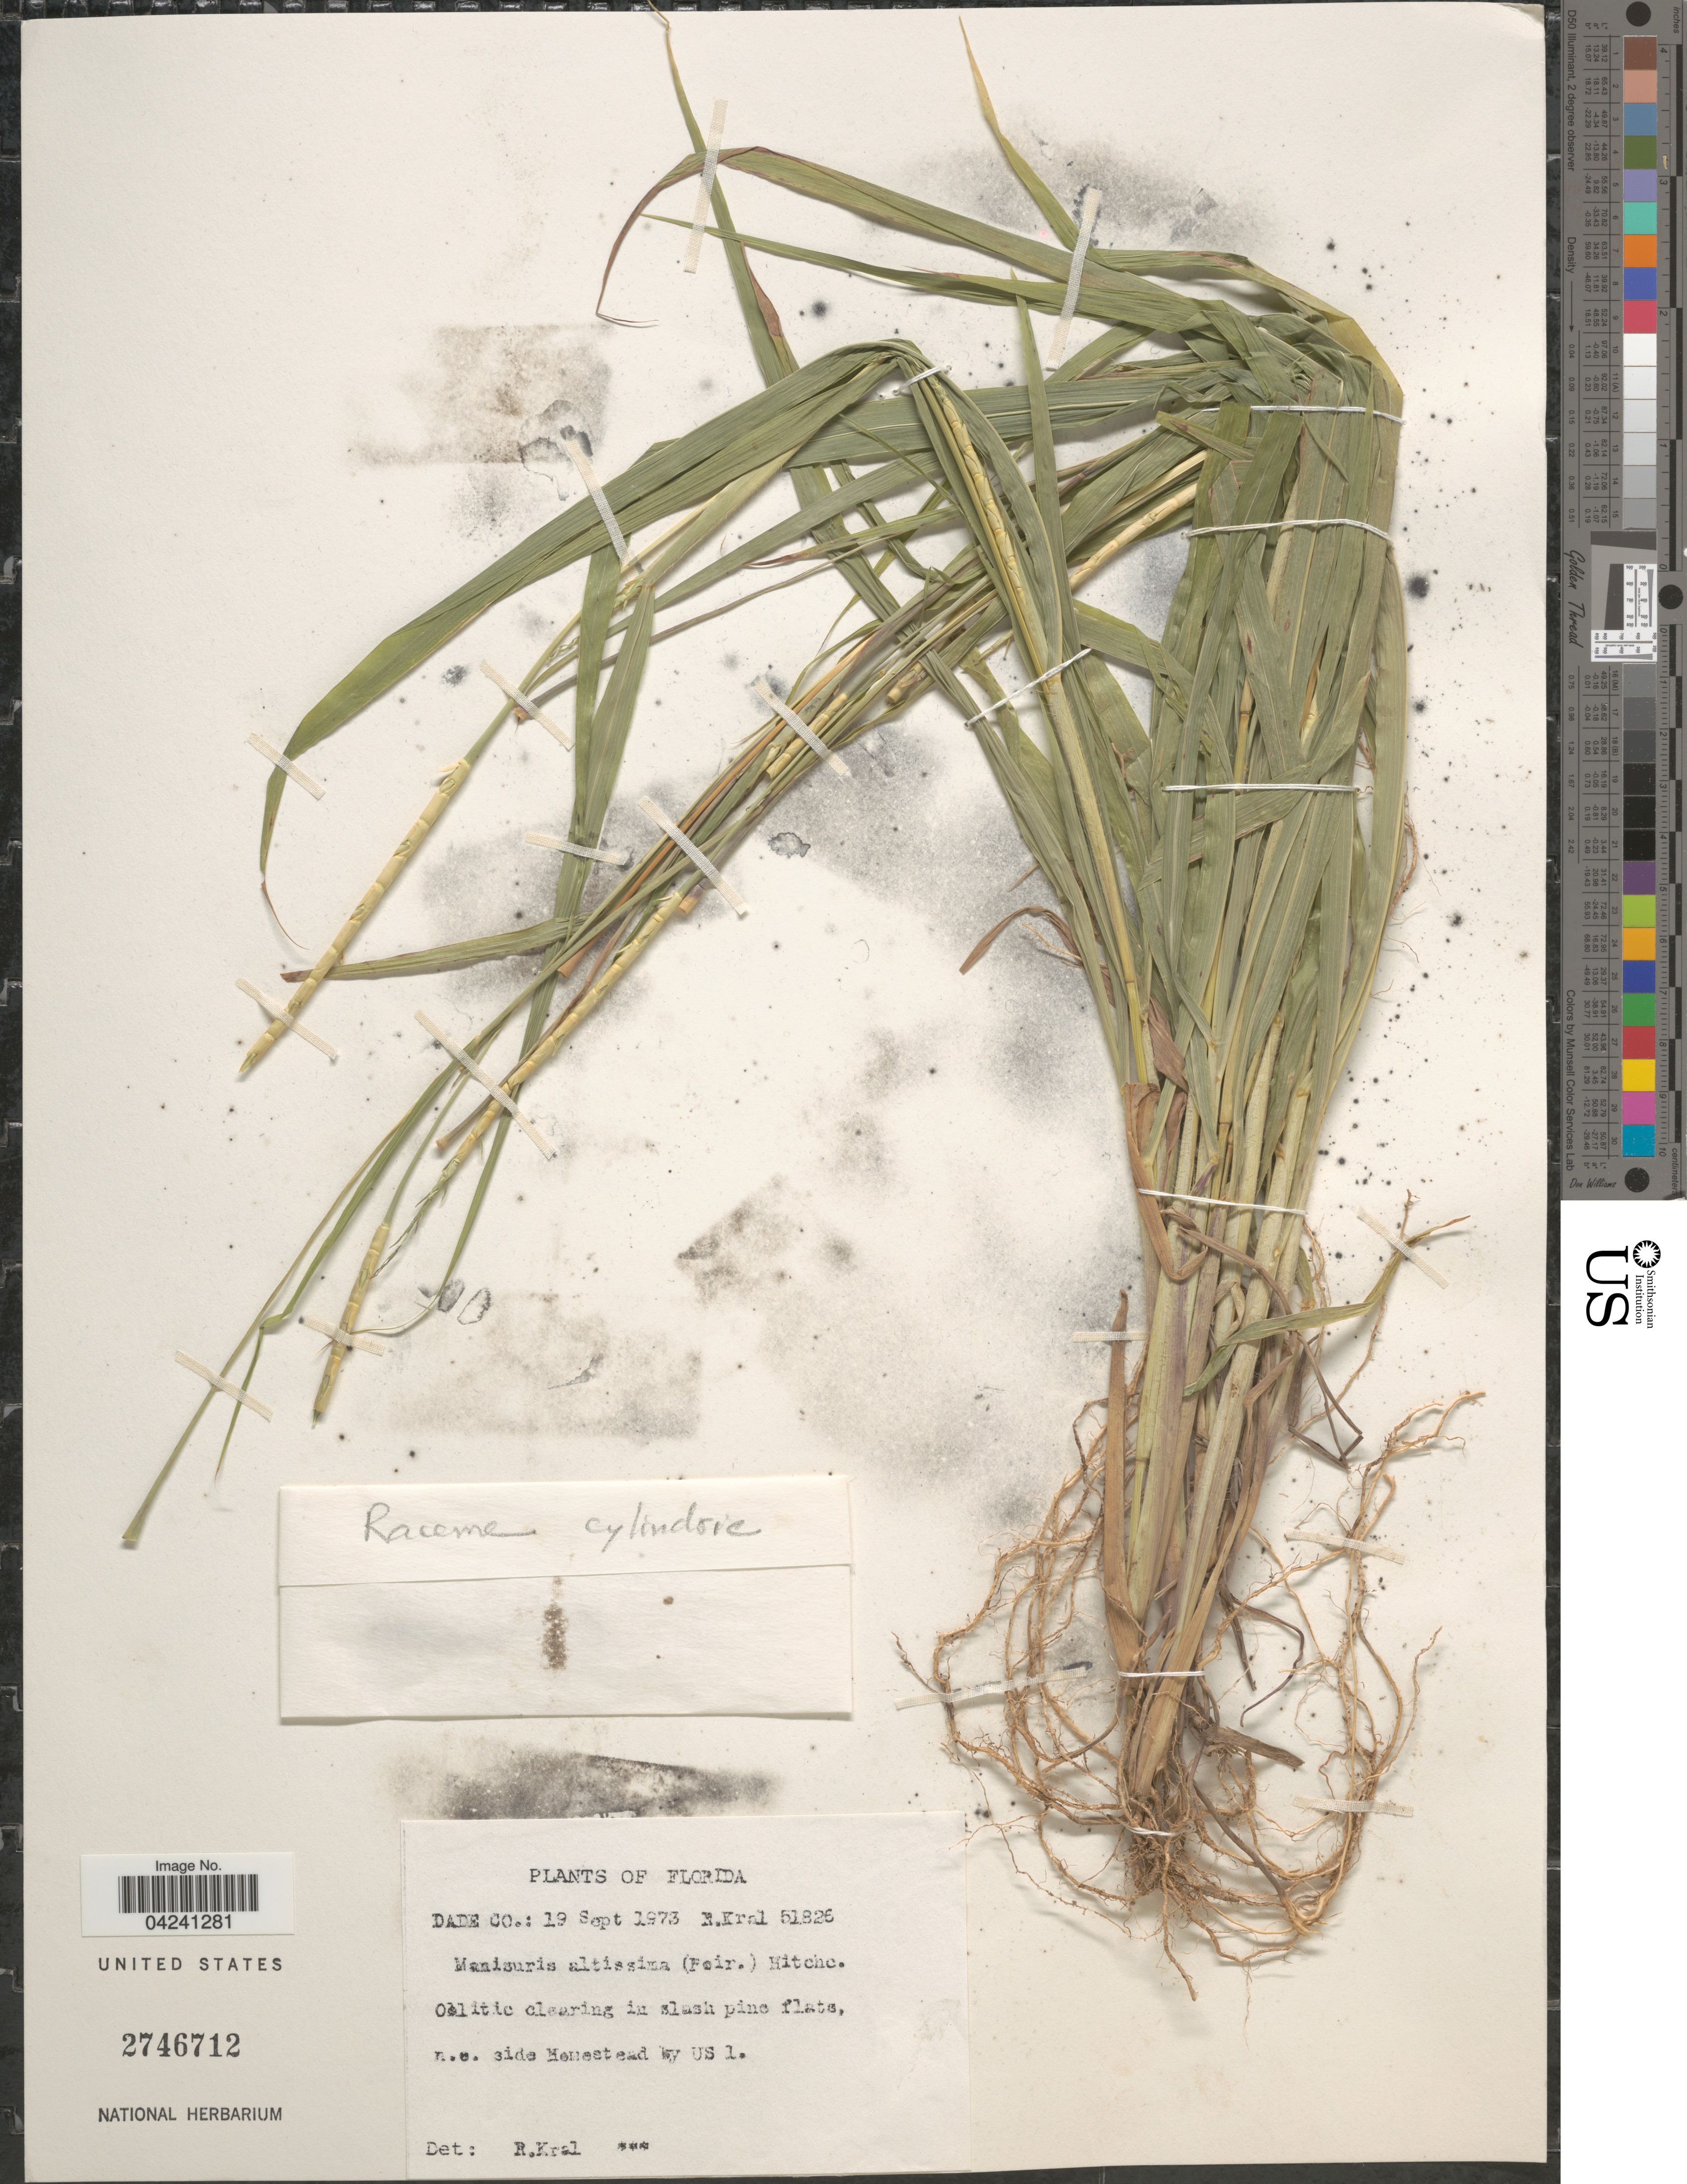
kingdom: Plantae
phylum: Tracheophyta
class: Liliopsida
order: Poales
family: Poaceae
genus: Hemarthria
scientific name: Hemarthria altissima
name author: (Poir.) Stapf & C. E. Hubb.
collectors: R. Kral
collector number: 51826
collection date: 1973-09-19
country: United States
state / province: Florida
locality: Dade Co. N.E. side Homestead by US 1.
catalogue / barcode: US 2746712